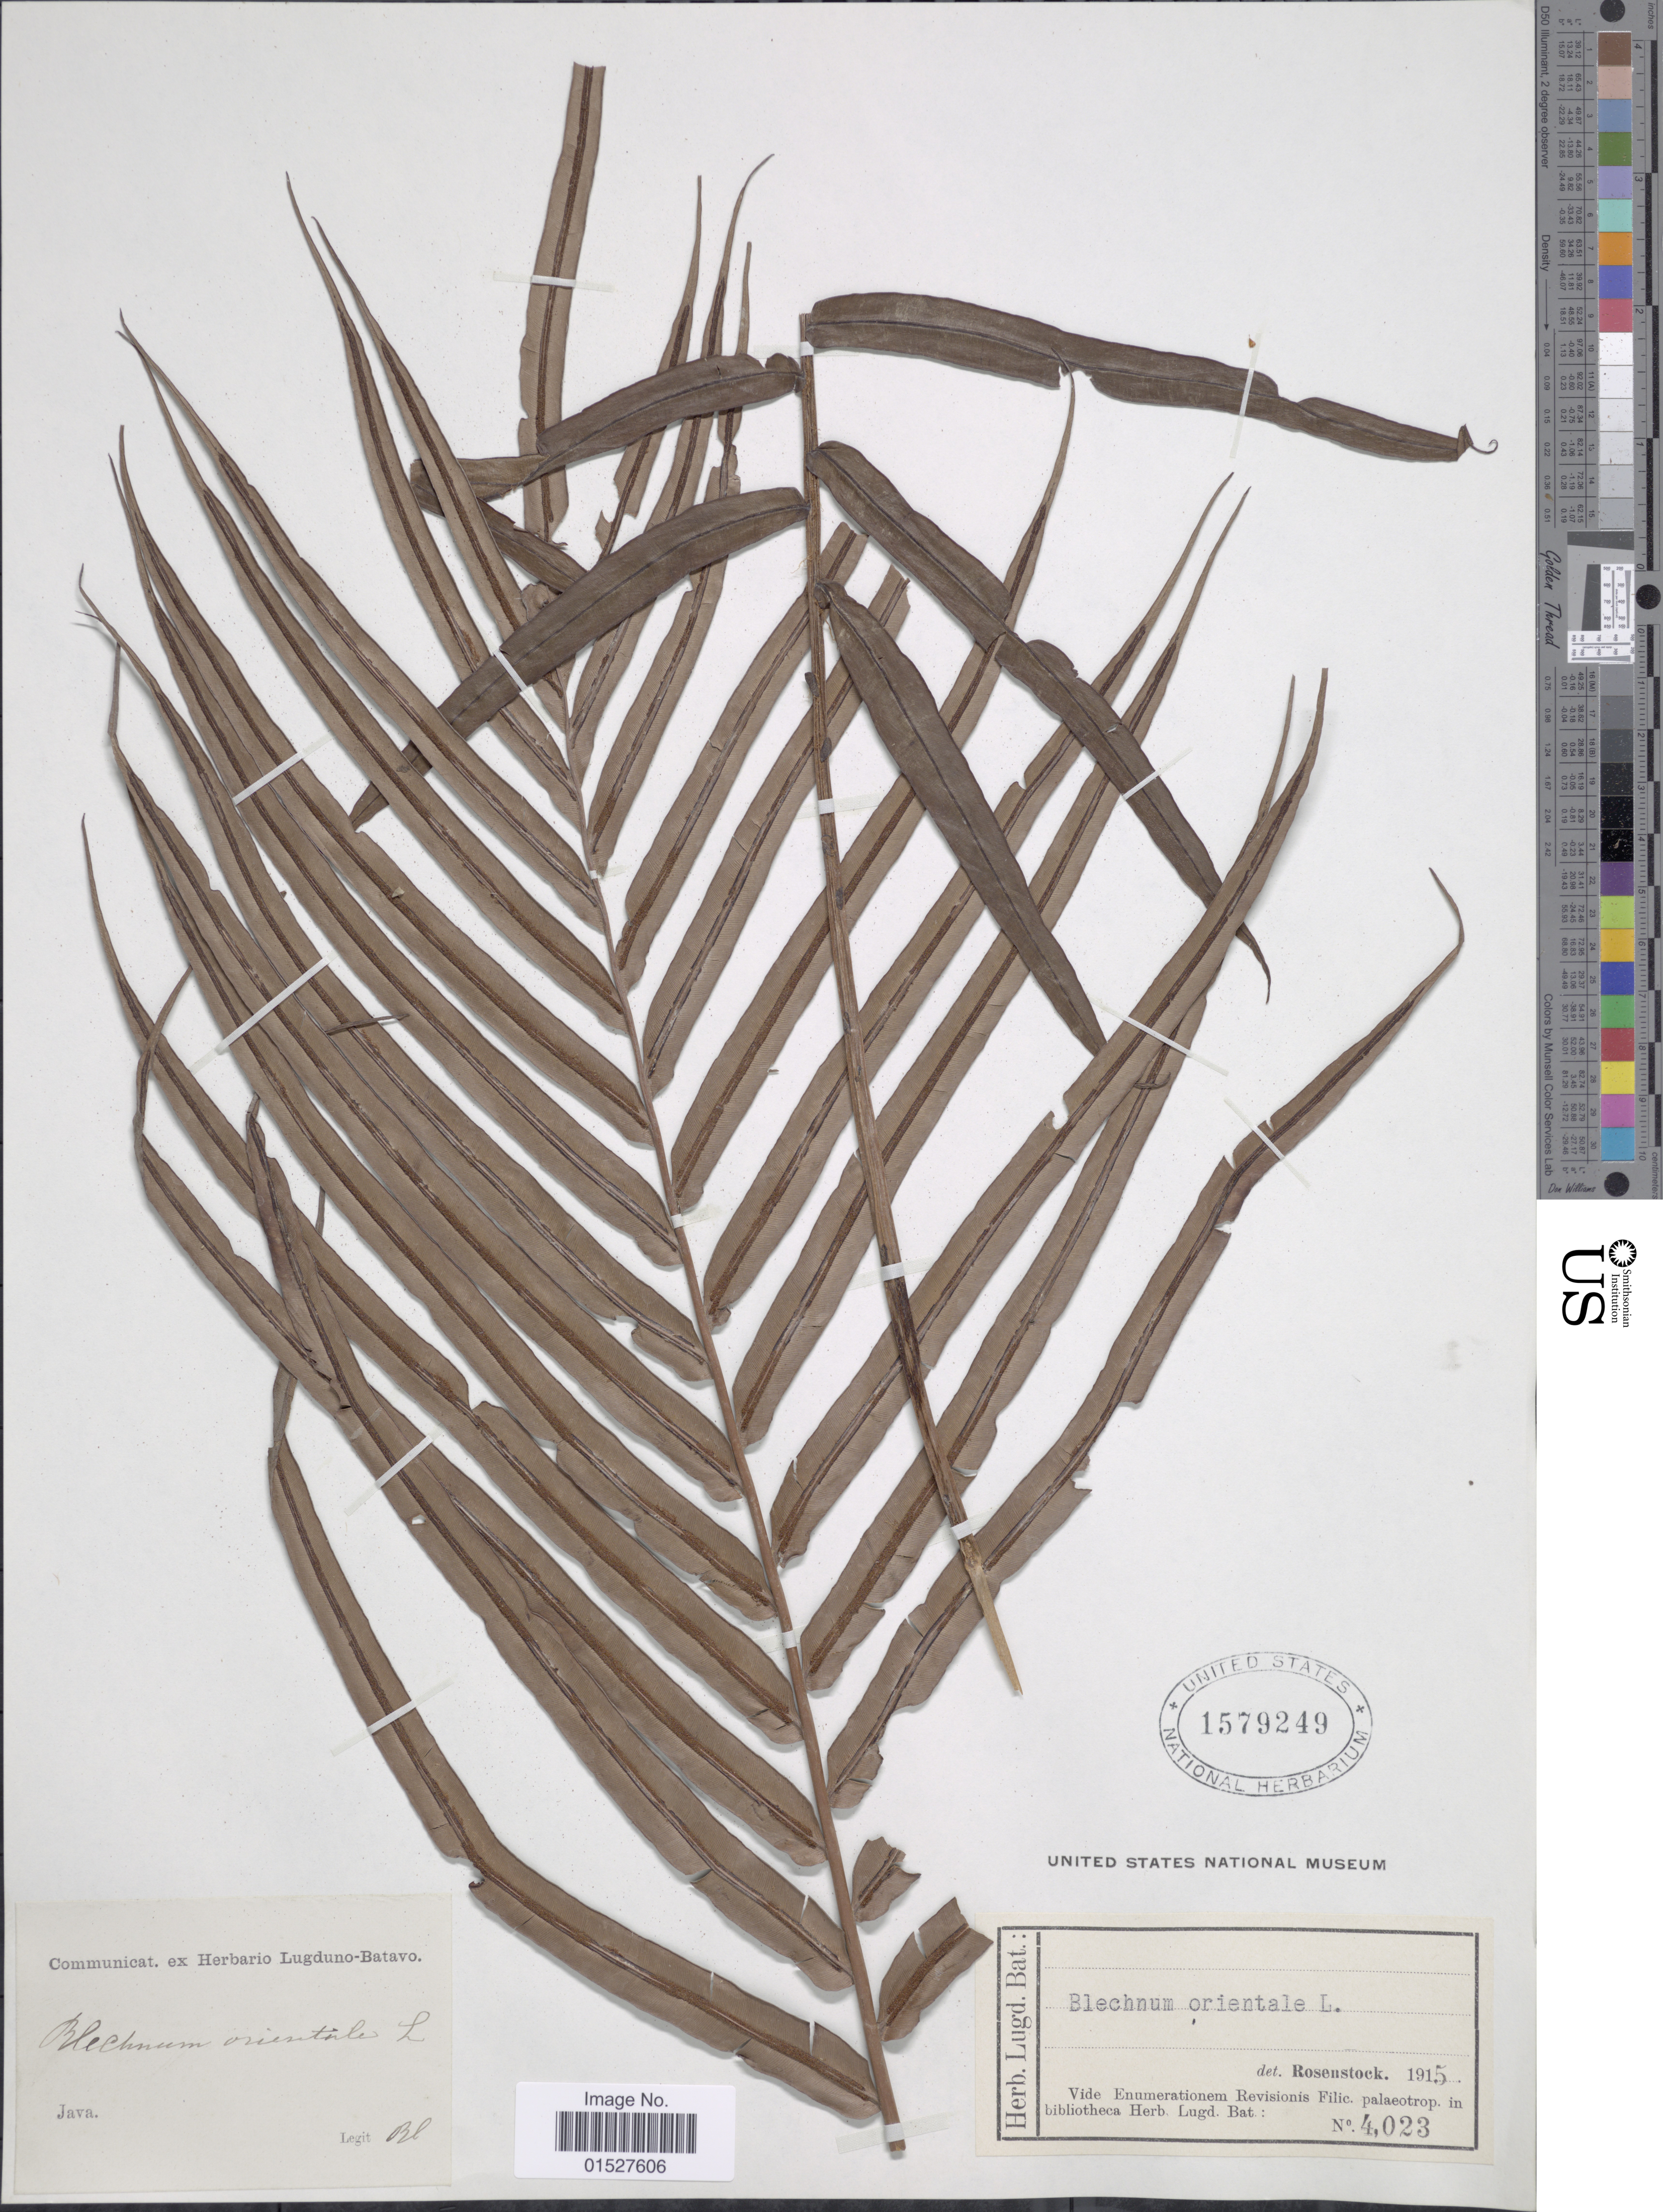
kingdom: Plantae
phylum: Tracheophyta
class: Polypodiopsida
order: Polypodiales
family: Blechnaceae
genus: Blechnum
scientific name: Blechnum orientale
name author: L.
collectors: Bl.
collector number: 4023?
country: Indonesia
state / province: Java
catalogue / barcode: US 1579249